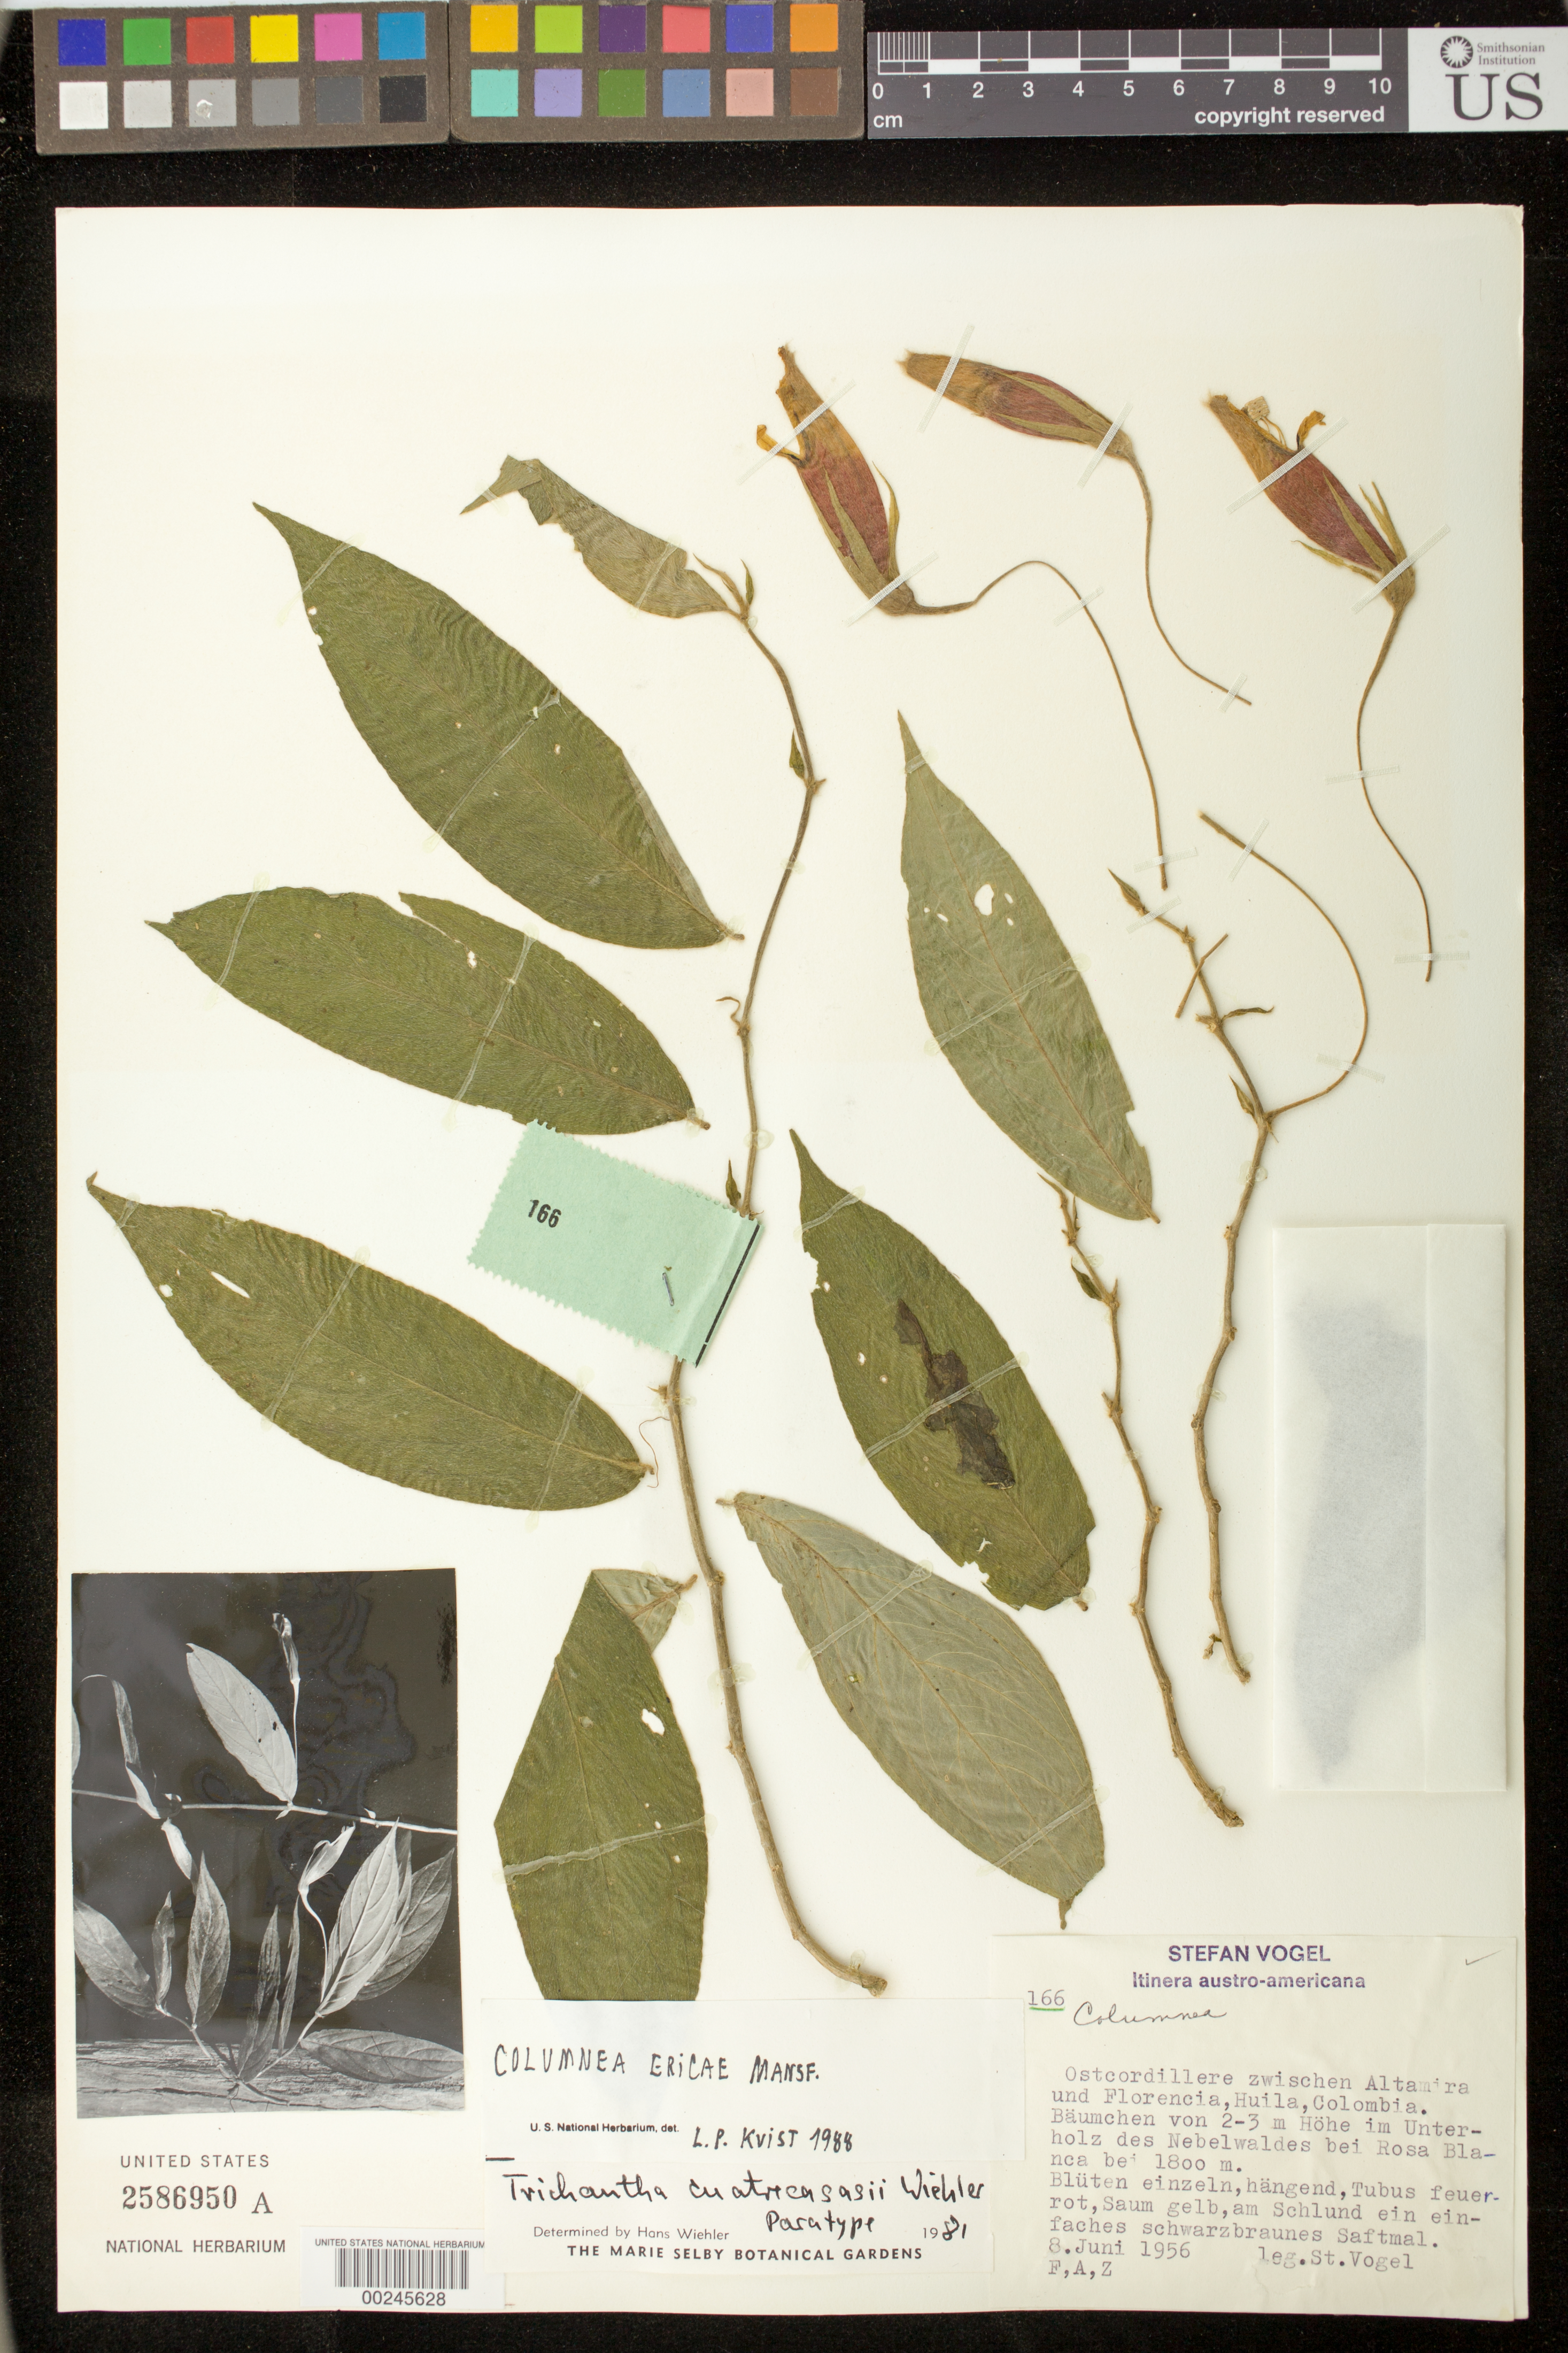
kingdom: Plantae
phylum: Tracheophyta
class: Magnoliopsida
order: Lamiales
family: Gesneriaceae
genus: Columnea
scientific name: Columnea ericae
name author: Mansf.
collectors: S. Vogel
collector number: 166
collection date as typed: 08 Jun 1956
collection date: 1956-06-08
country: Colombia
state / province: Huila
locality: Eastern Cordillera between Altamira and Florencia, by Rosa Blanca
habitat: In the undergrowth of a secondary forest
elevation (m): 1800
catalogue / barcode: US 2586950A